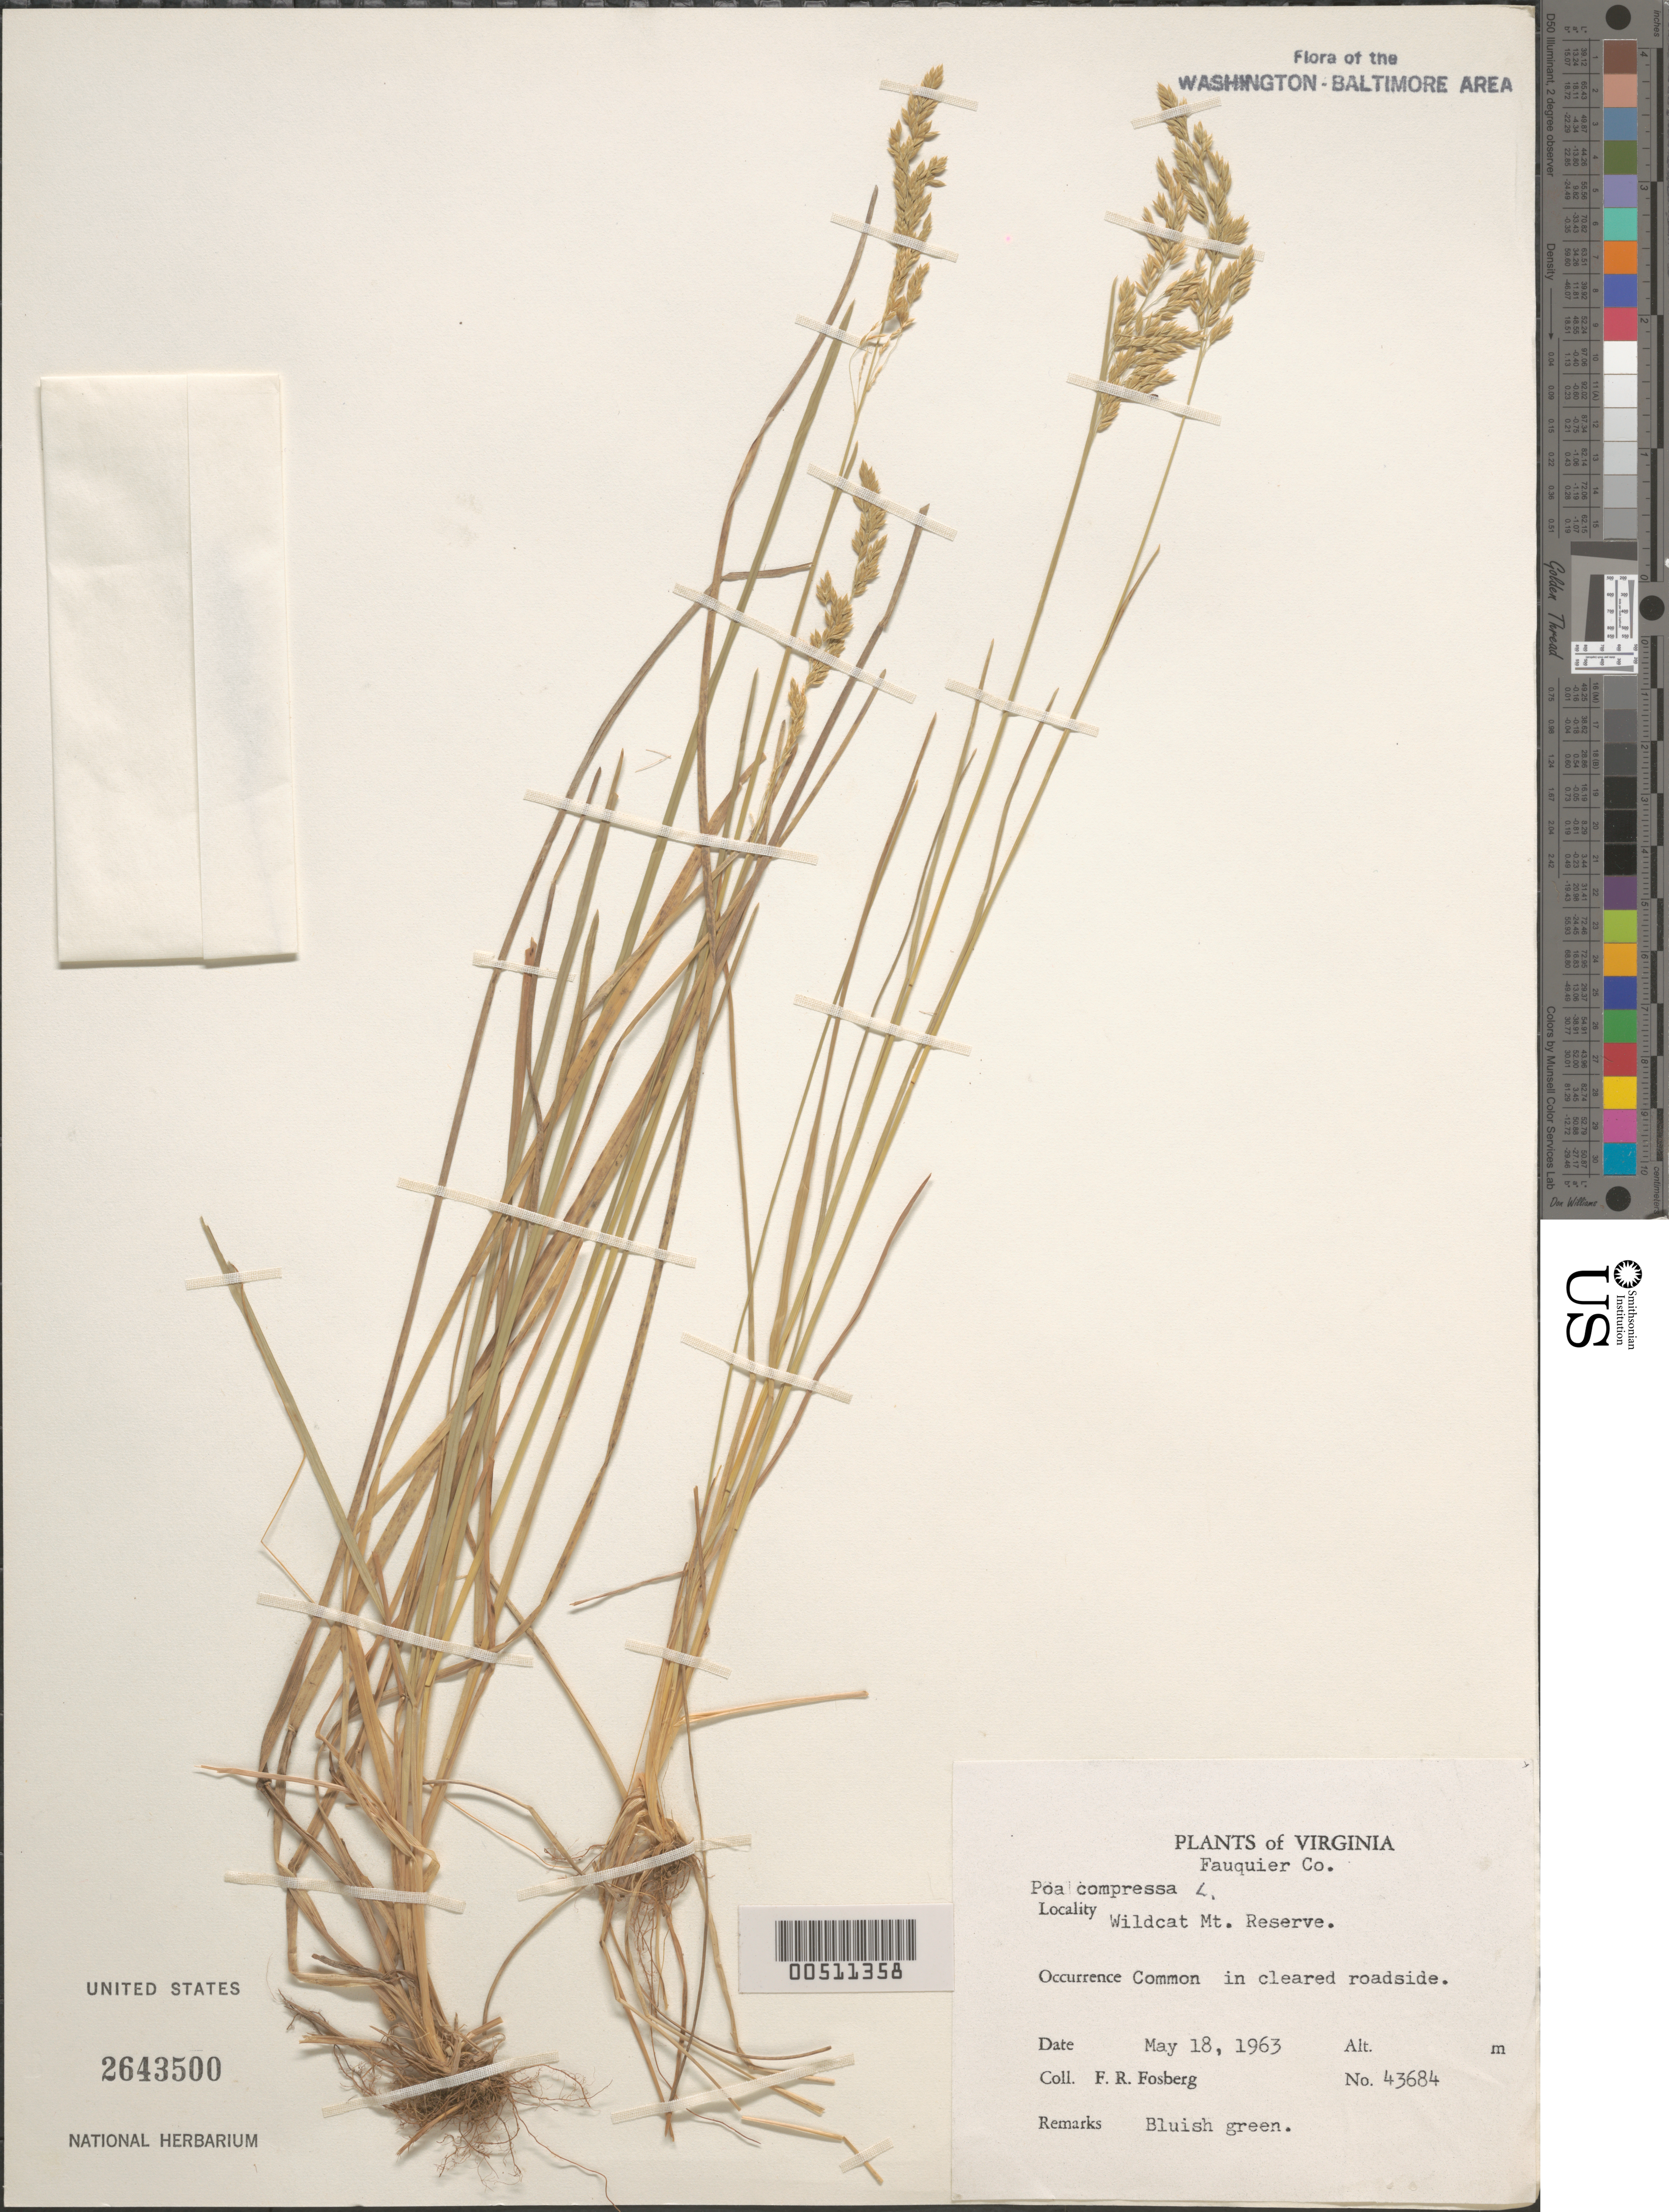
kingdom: Plantae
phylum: Tracheophyta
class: Liliopsida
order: Poales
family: Poaceae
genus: Poa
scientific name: Poa compressa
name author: L.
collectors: F. R. Fosberg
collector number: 43684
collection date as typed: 18 May 1963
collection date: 1963-05-18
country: United States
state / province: Virginia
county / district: Fauquier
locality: Wildcat Mt. Reserve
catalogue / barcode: US 2643500